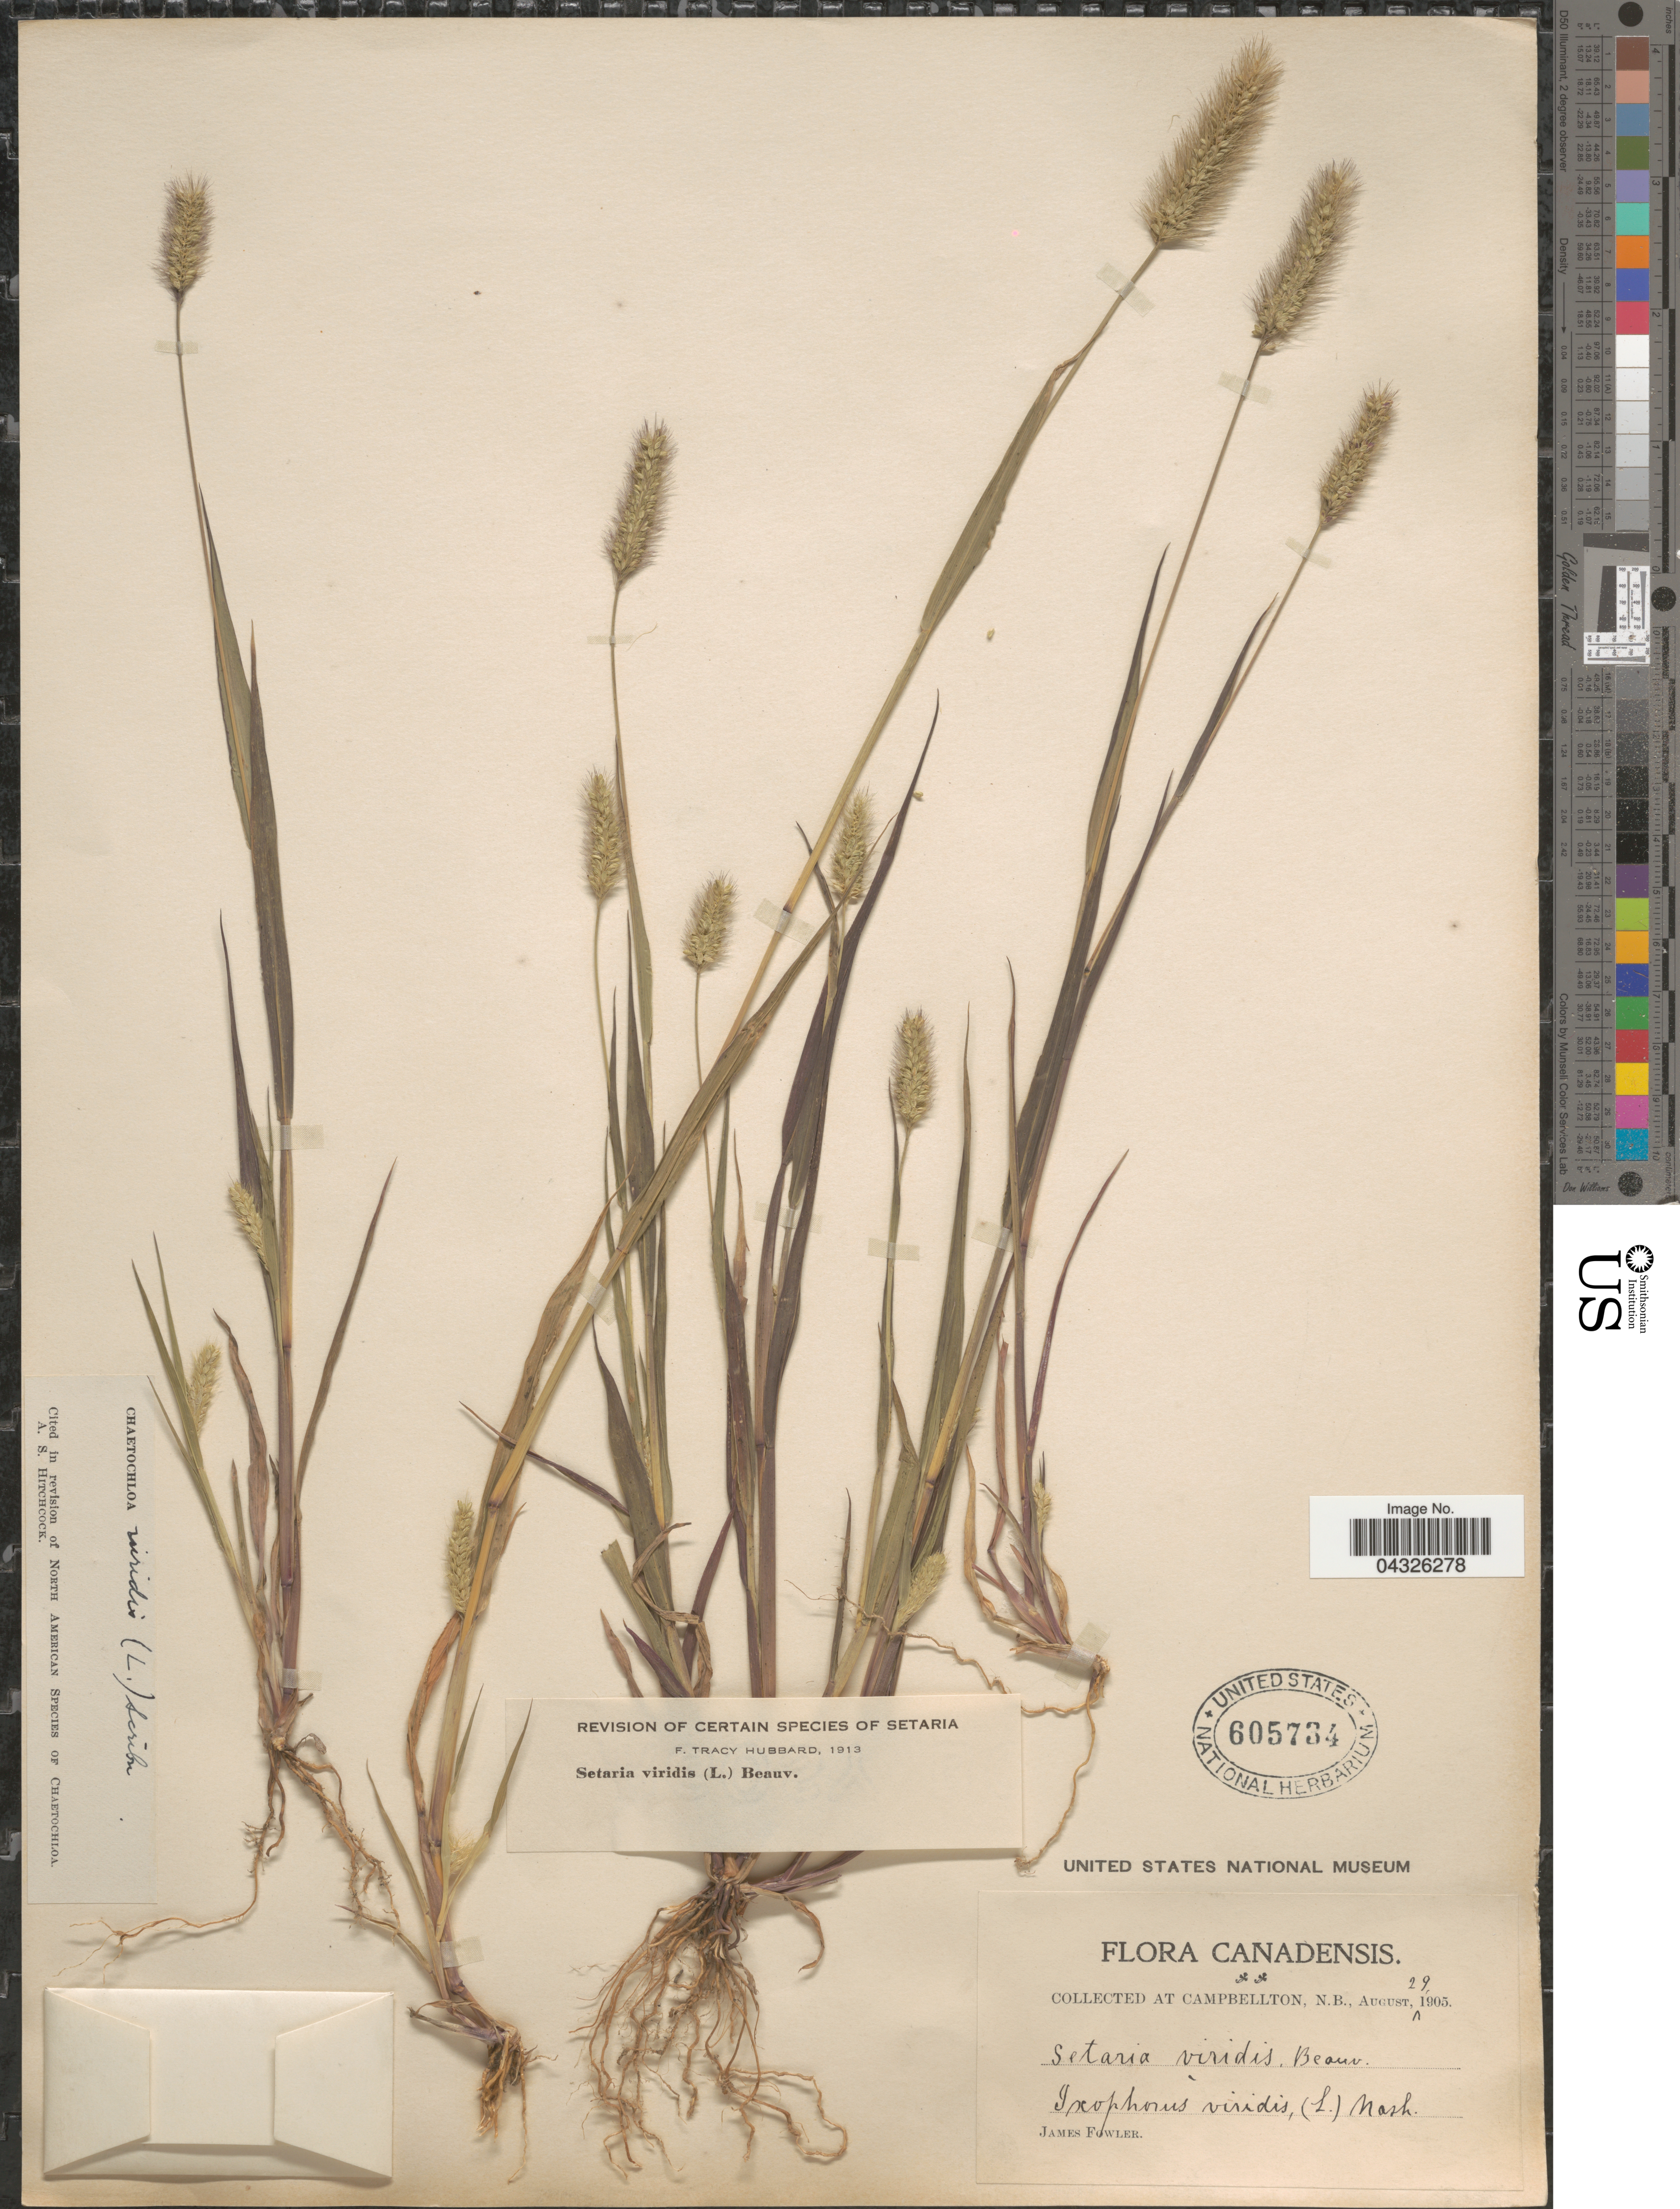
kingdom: Plantae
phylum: Tracheophyta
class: Liliopsida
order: Poales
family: Poaceae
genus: Setaria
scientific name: Setaria viridis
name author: (L.) P. Beauv.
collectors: J. P. Fowler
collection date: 1905-08-29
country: Canada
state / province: New Brunswick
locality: At Campbellton, N.B.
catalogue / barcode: US 605734